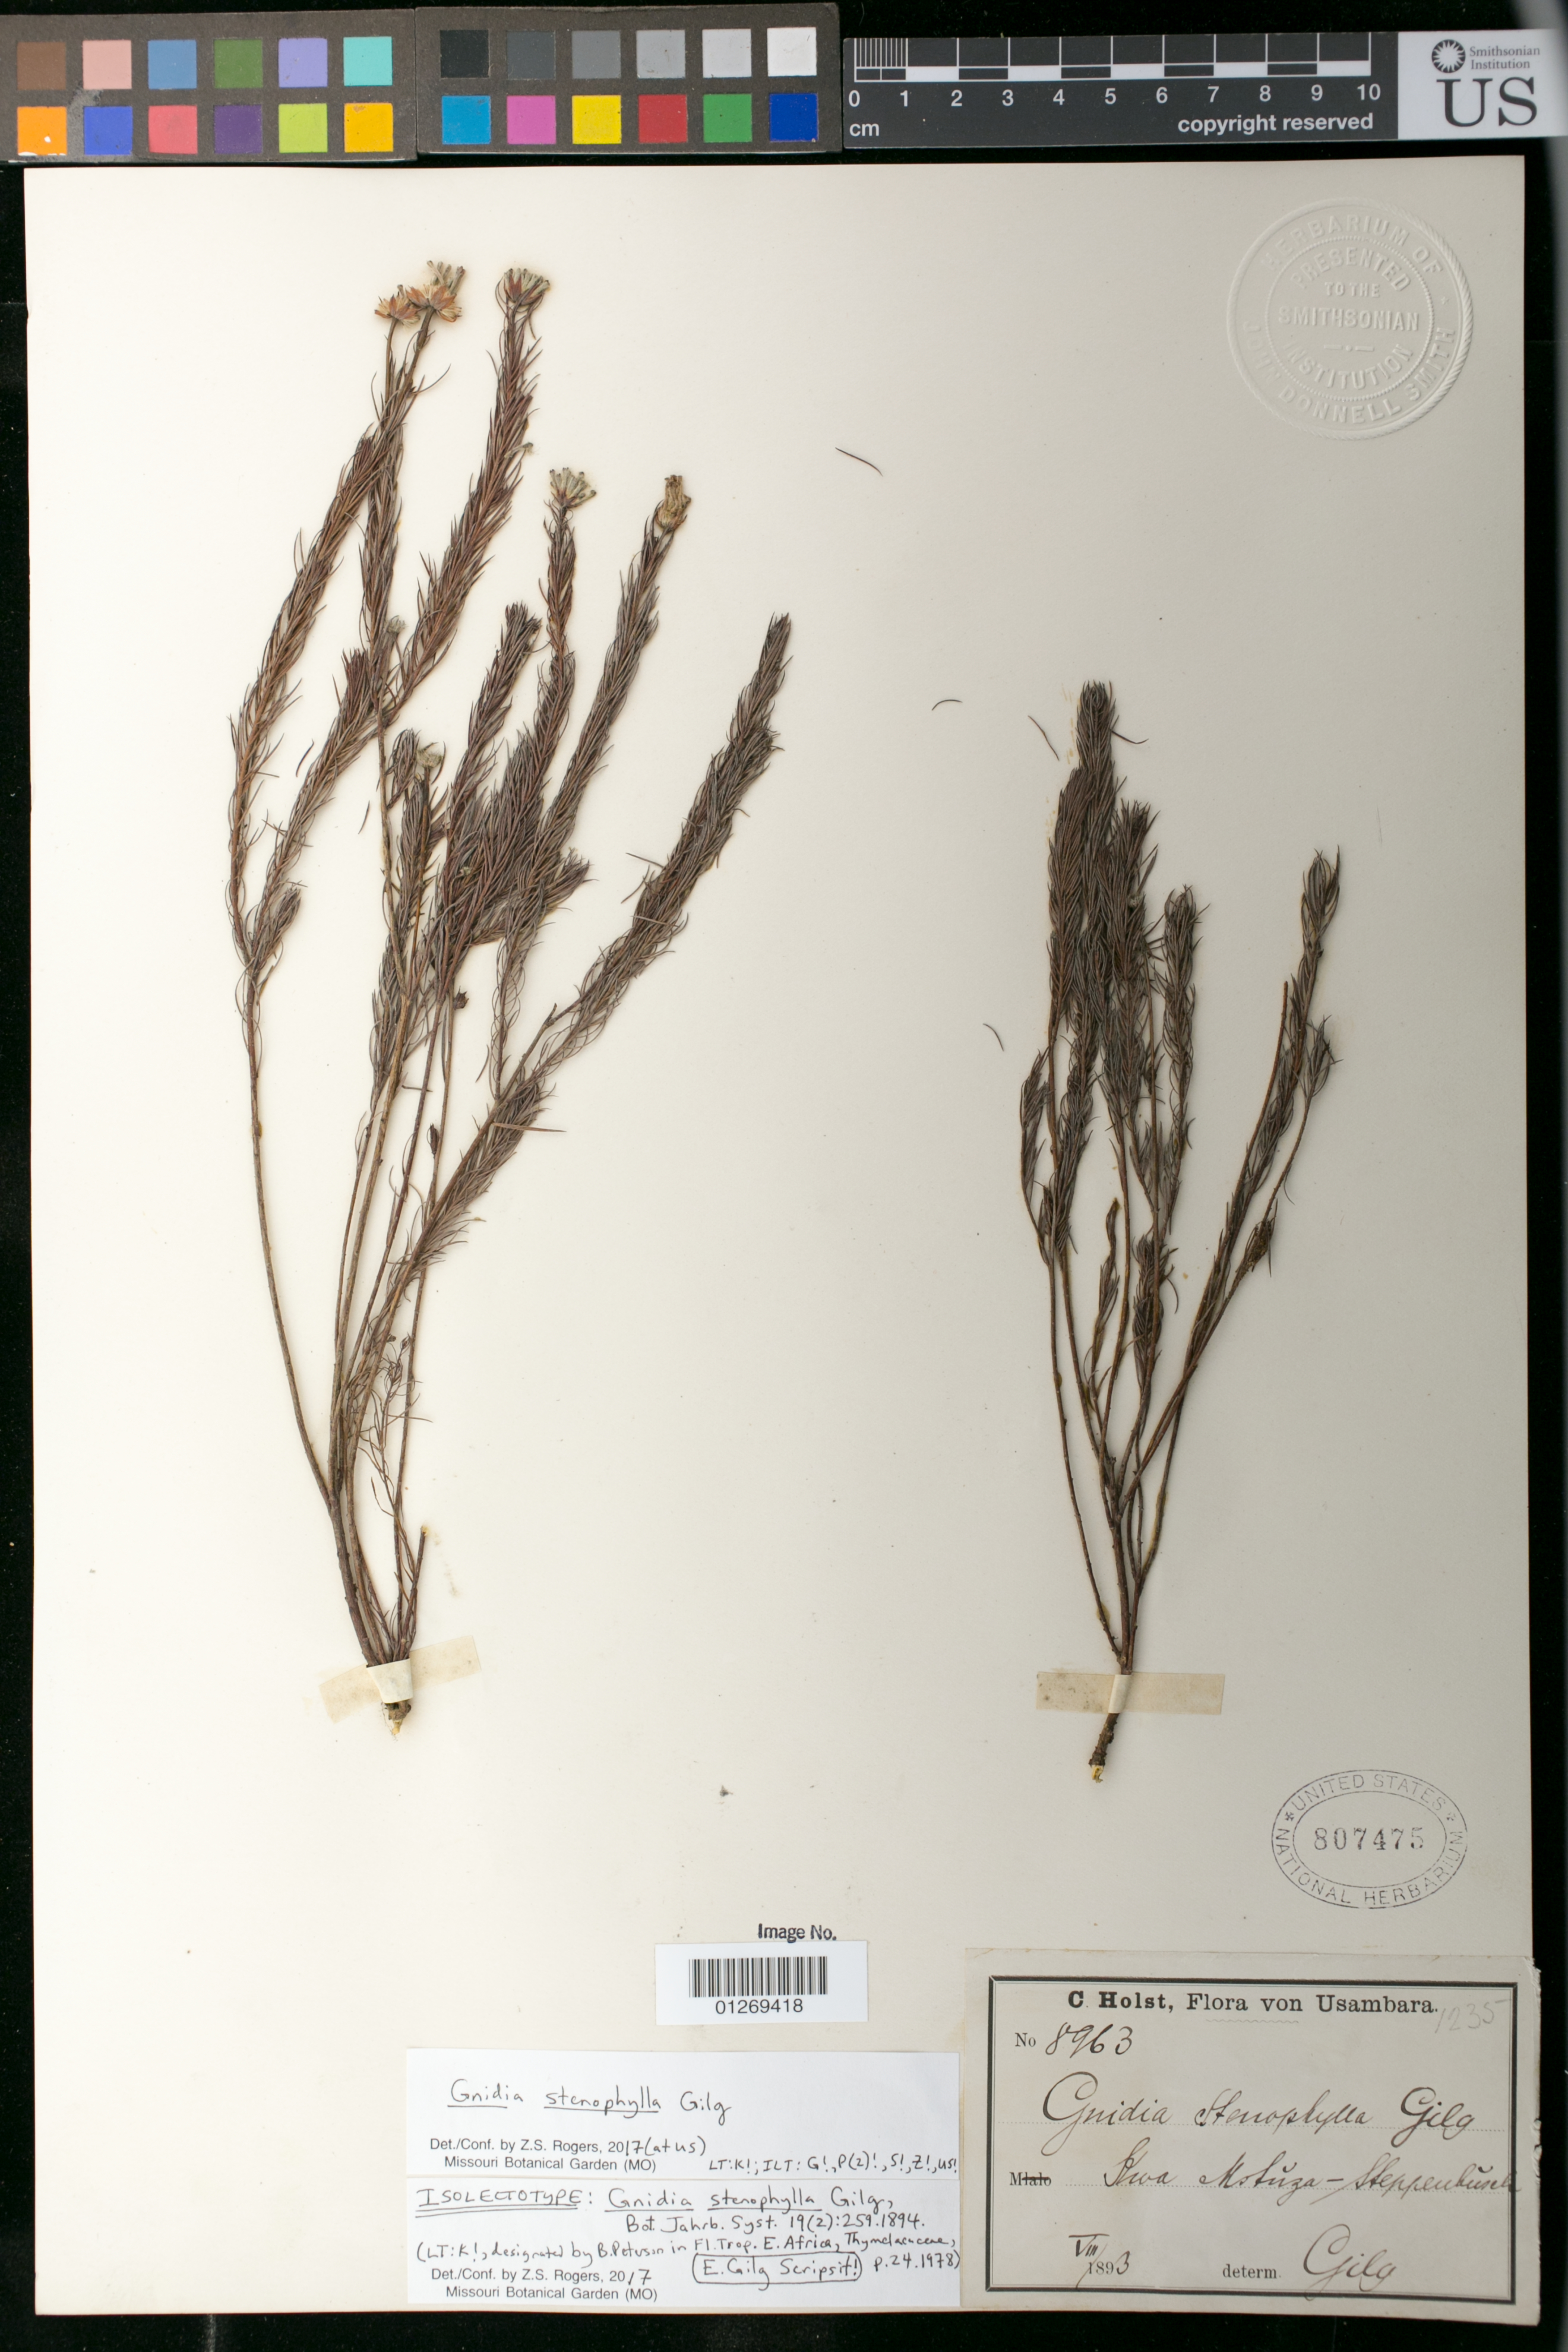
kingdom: Plantae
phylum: Tracheophyta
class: Magnoliopsida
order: Malvales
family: Thymelaeaceae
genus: Gnidia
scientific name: Gnidia stenophylla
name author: Gilg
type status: Isolectotype; Type Collection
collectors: C. H. Holst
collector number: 8963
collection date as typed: VII/1893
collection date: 1893-08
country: Tanzania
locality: Usambara, Kwa Mshuza.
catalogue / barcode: US 807475